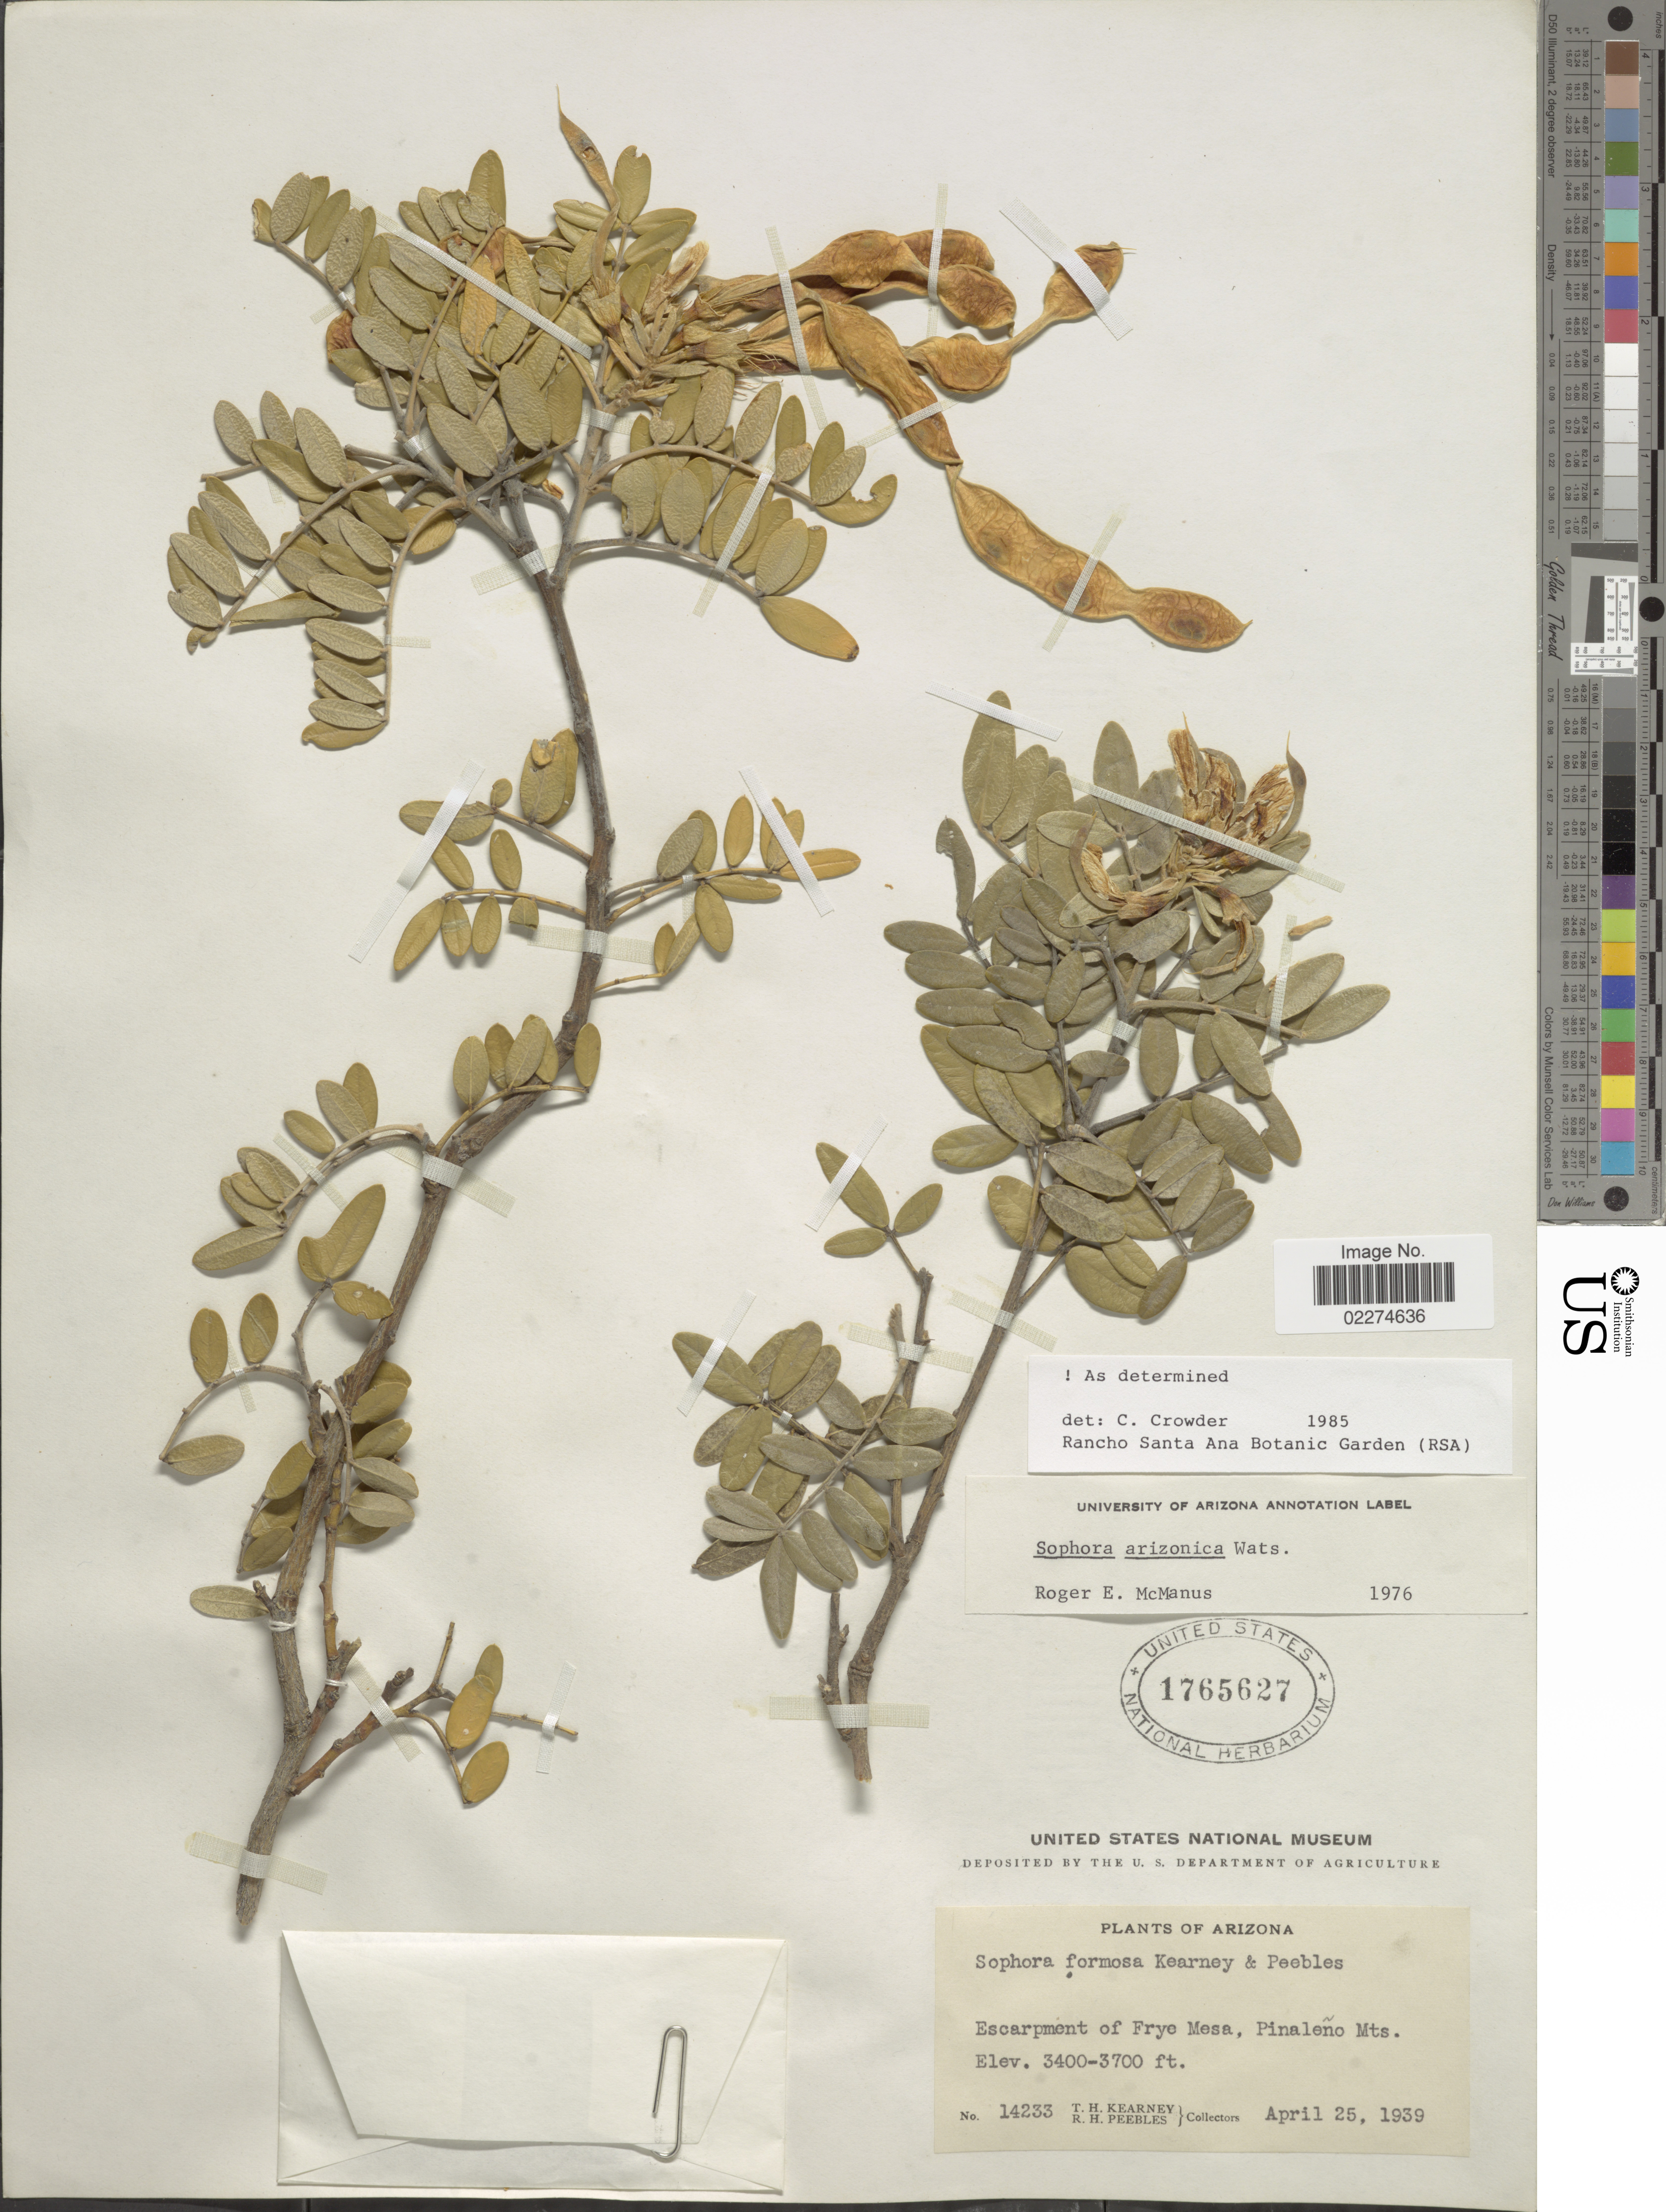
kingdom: Plantae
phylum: Tracheophyta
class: Magnoliopsida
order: Fabales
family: Fabaceae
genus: Dermatophyllum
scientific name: Dermatophyllum arizonicum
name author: (S. Watson) Vincent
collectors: T. H. Kearney & R. H. Peebles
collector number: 14233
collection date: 1939-04-25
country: United States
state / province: Arizona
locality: Escarpment of Frye Mesa, Pinaleno Mts.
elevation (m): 1036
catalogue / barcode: US 176627